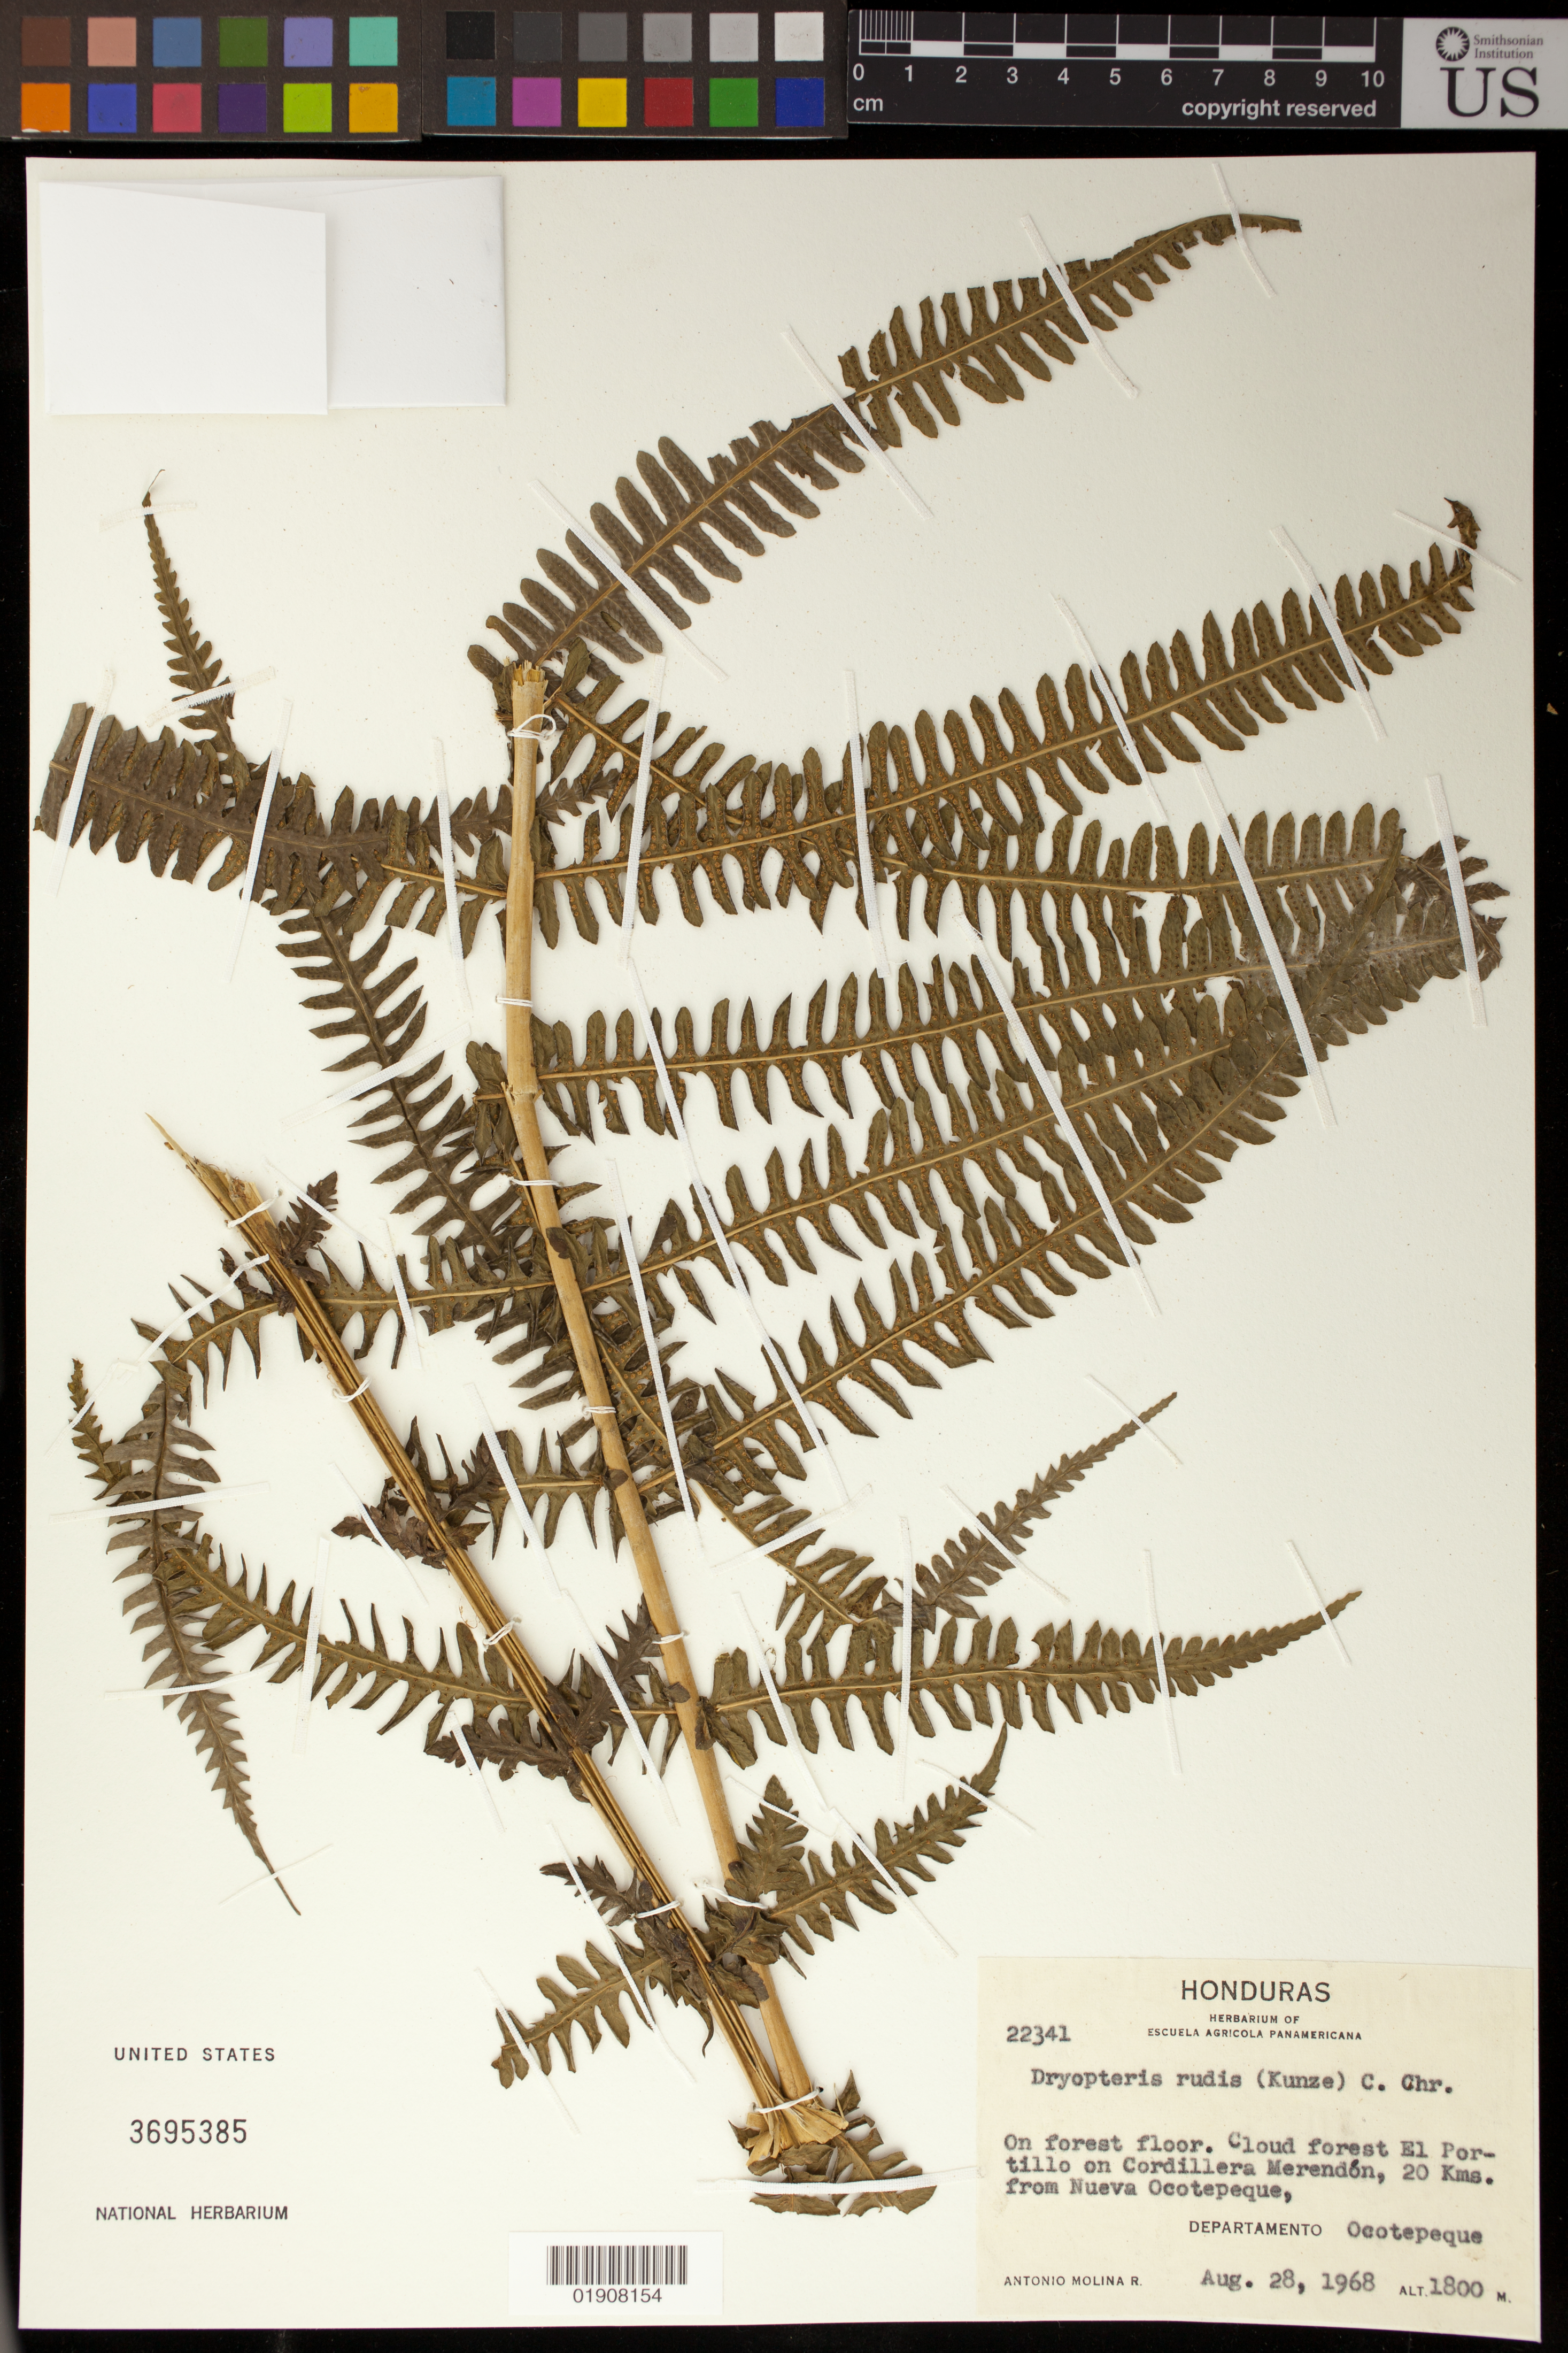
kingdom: Plantae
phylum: Tracheophyta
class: Polypodiopsida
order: Polypodiales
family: Thelypteridaceae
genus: Amauropelta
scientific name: Amauropelta rudis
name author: (Kunze) Pic. Serm.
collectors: A. Molina R.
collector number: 22341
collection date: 1968-08-28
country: Honduras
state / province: Ocotepeque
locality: El Portillo on Cordillera Merendon, 20 kms. from Ocotepeque town.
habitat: Cloud forest.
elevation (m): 1800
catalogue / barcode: US 3695385